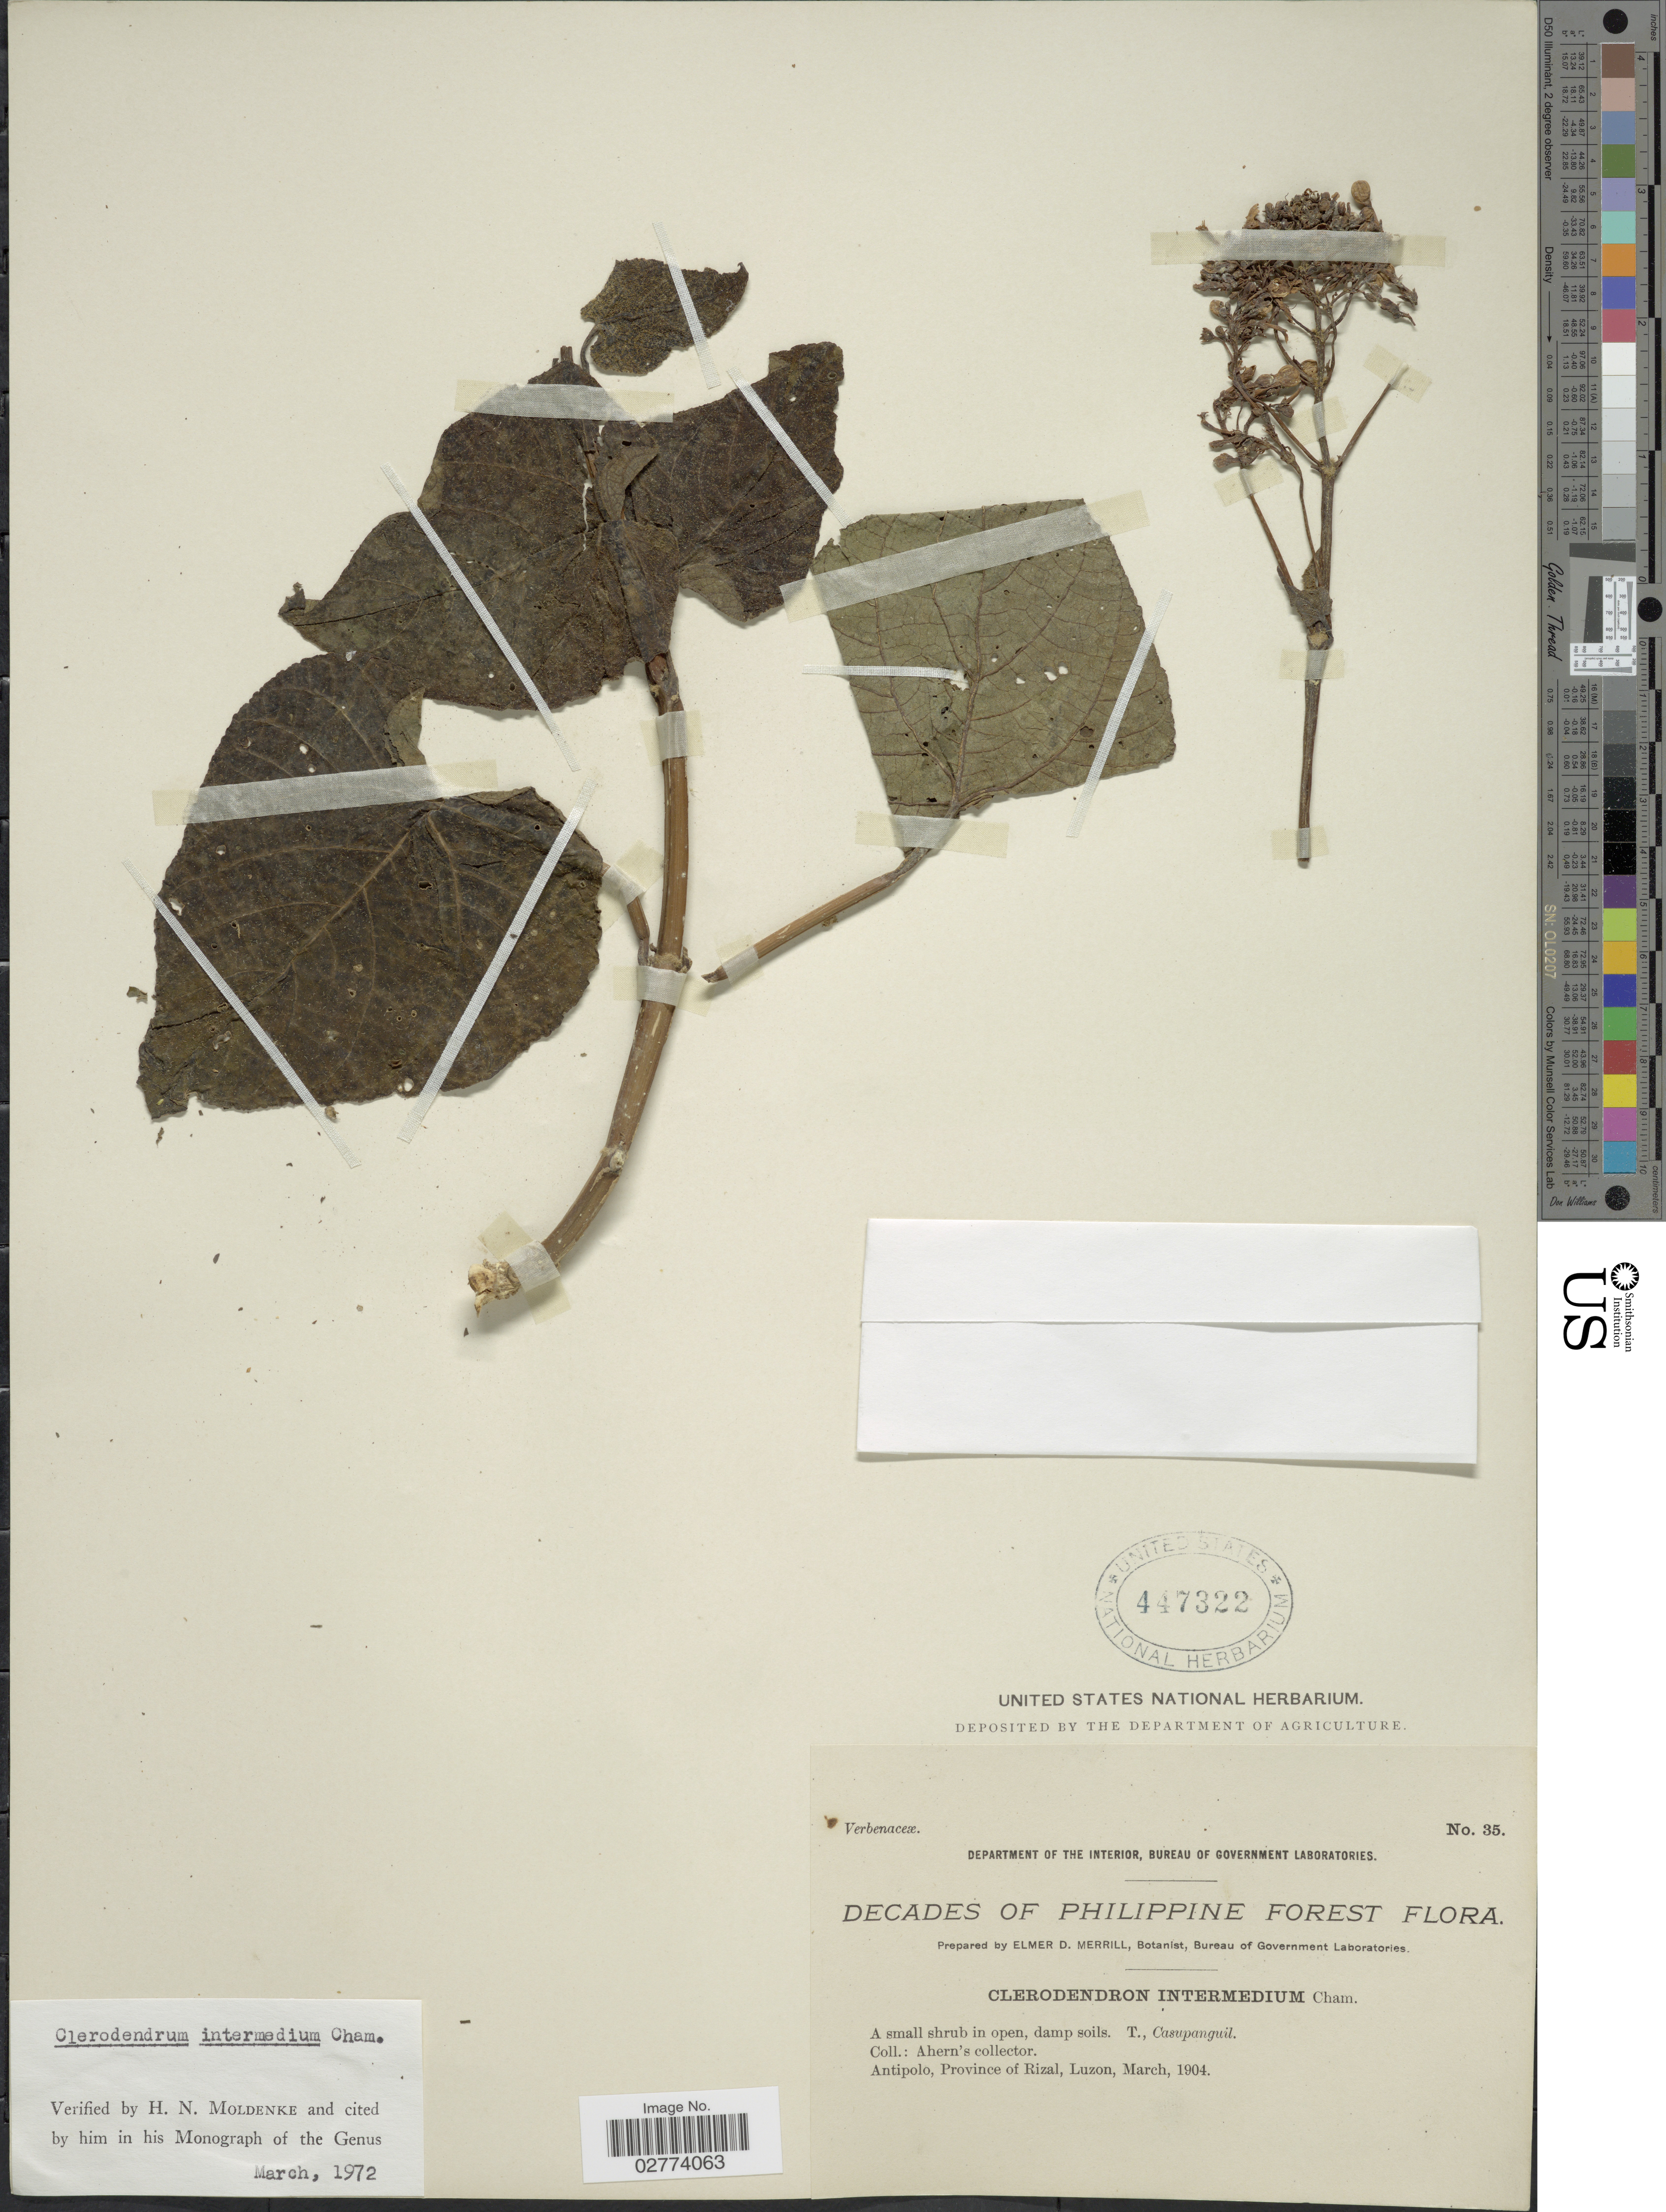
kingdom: Plantae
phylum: Tracheophyta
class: Magnoliopsida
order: Lamiales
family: Lamiaceae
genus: Clerodendrum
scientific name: Clerodendrum intermedium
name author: Cham.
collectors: Ahern's collector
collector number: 35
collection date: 1904-03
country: Philippines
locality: Antipolo, Province of Rizal, Luzon.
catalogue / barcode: US 447322